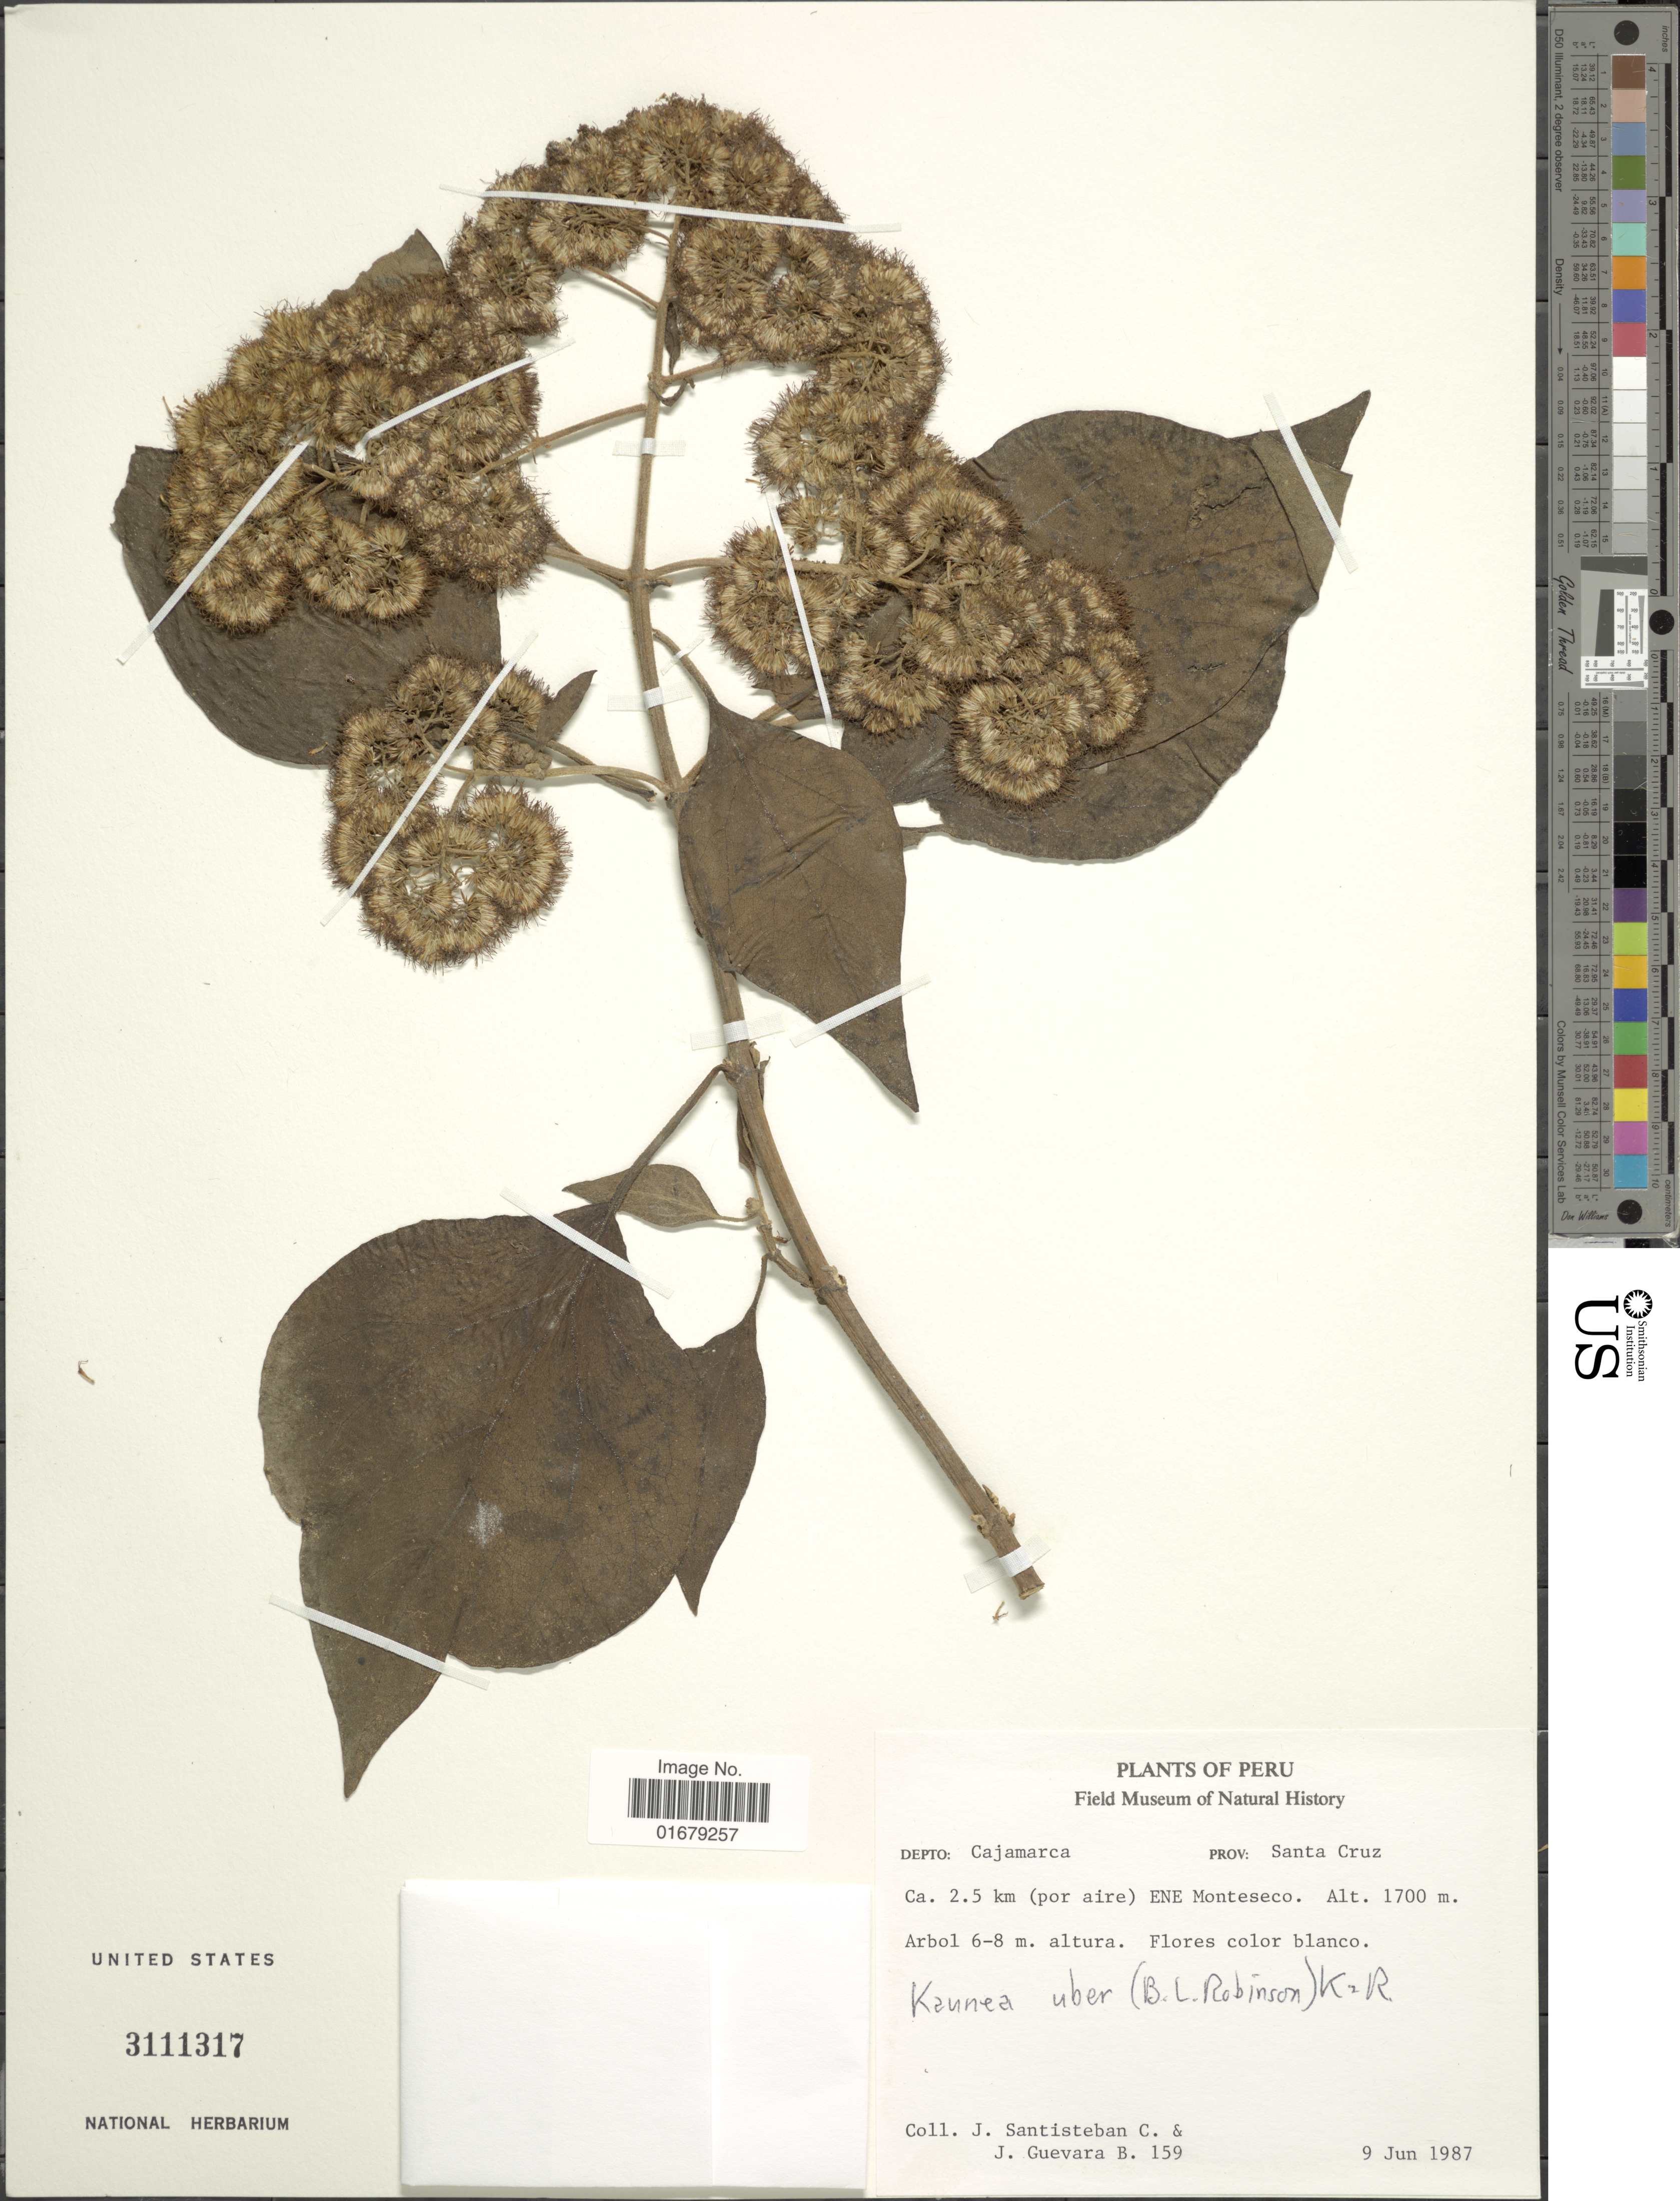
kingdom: Plantae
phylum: Tracheophyta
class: Magnoliopsida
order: Asterales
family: Asteraceae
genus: Kaunia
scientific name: Kaunia uber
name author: (B.L. Rob.) R.M. King & H. Rob.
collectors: J. Santisteban C. & J. Guevara B.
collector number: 159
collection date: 1987-09-09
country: Peru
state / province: Cajamarca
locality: Cajamarca, Prov, Santa Cruz, ca 2.5 km ( por aire ) ENE Monteseco.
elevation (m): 1700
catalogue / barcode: US 3111317